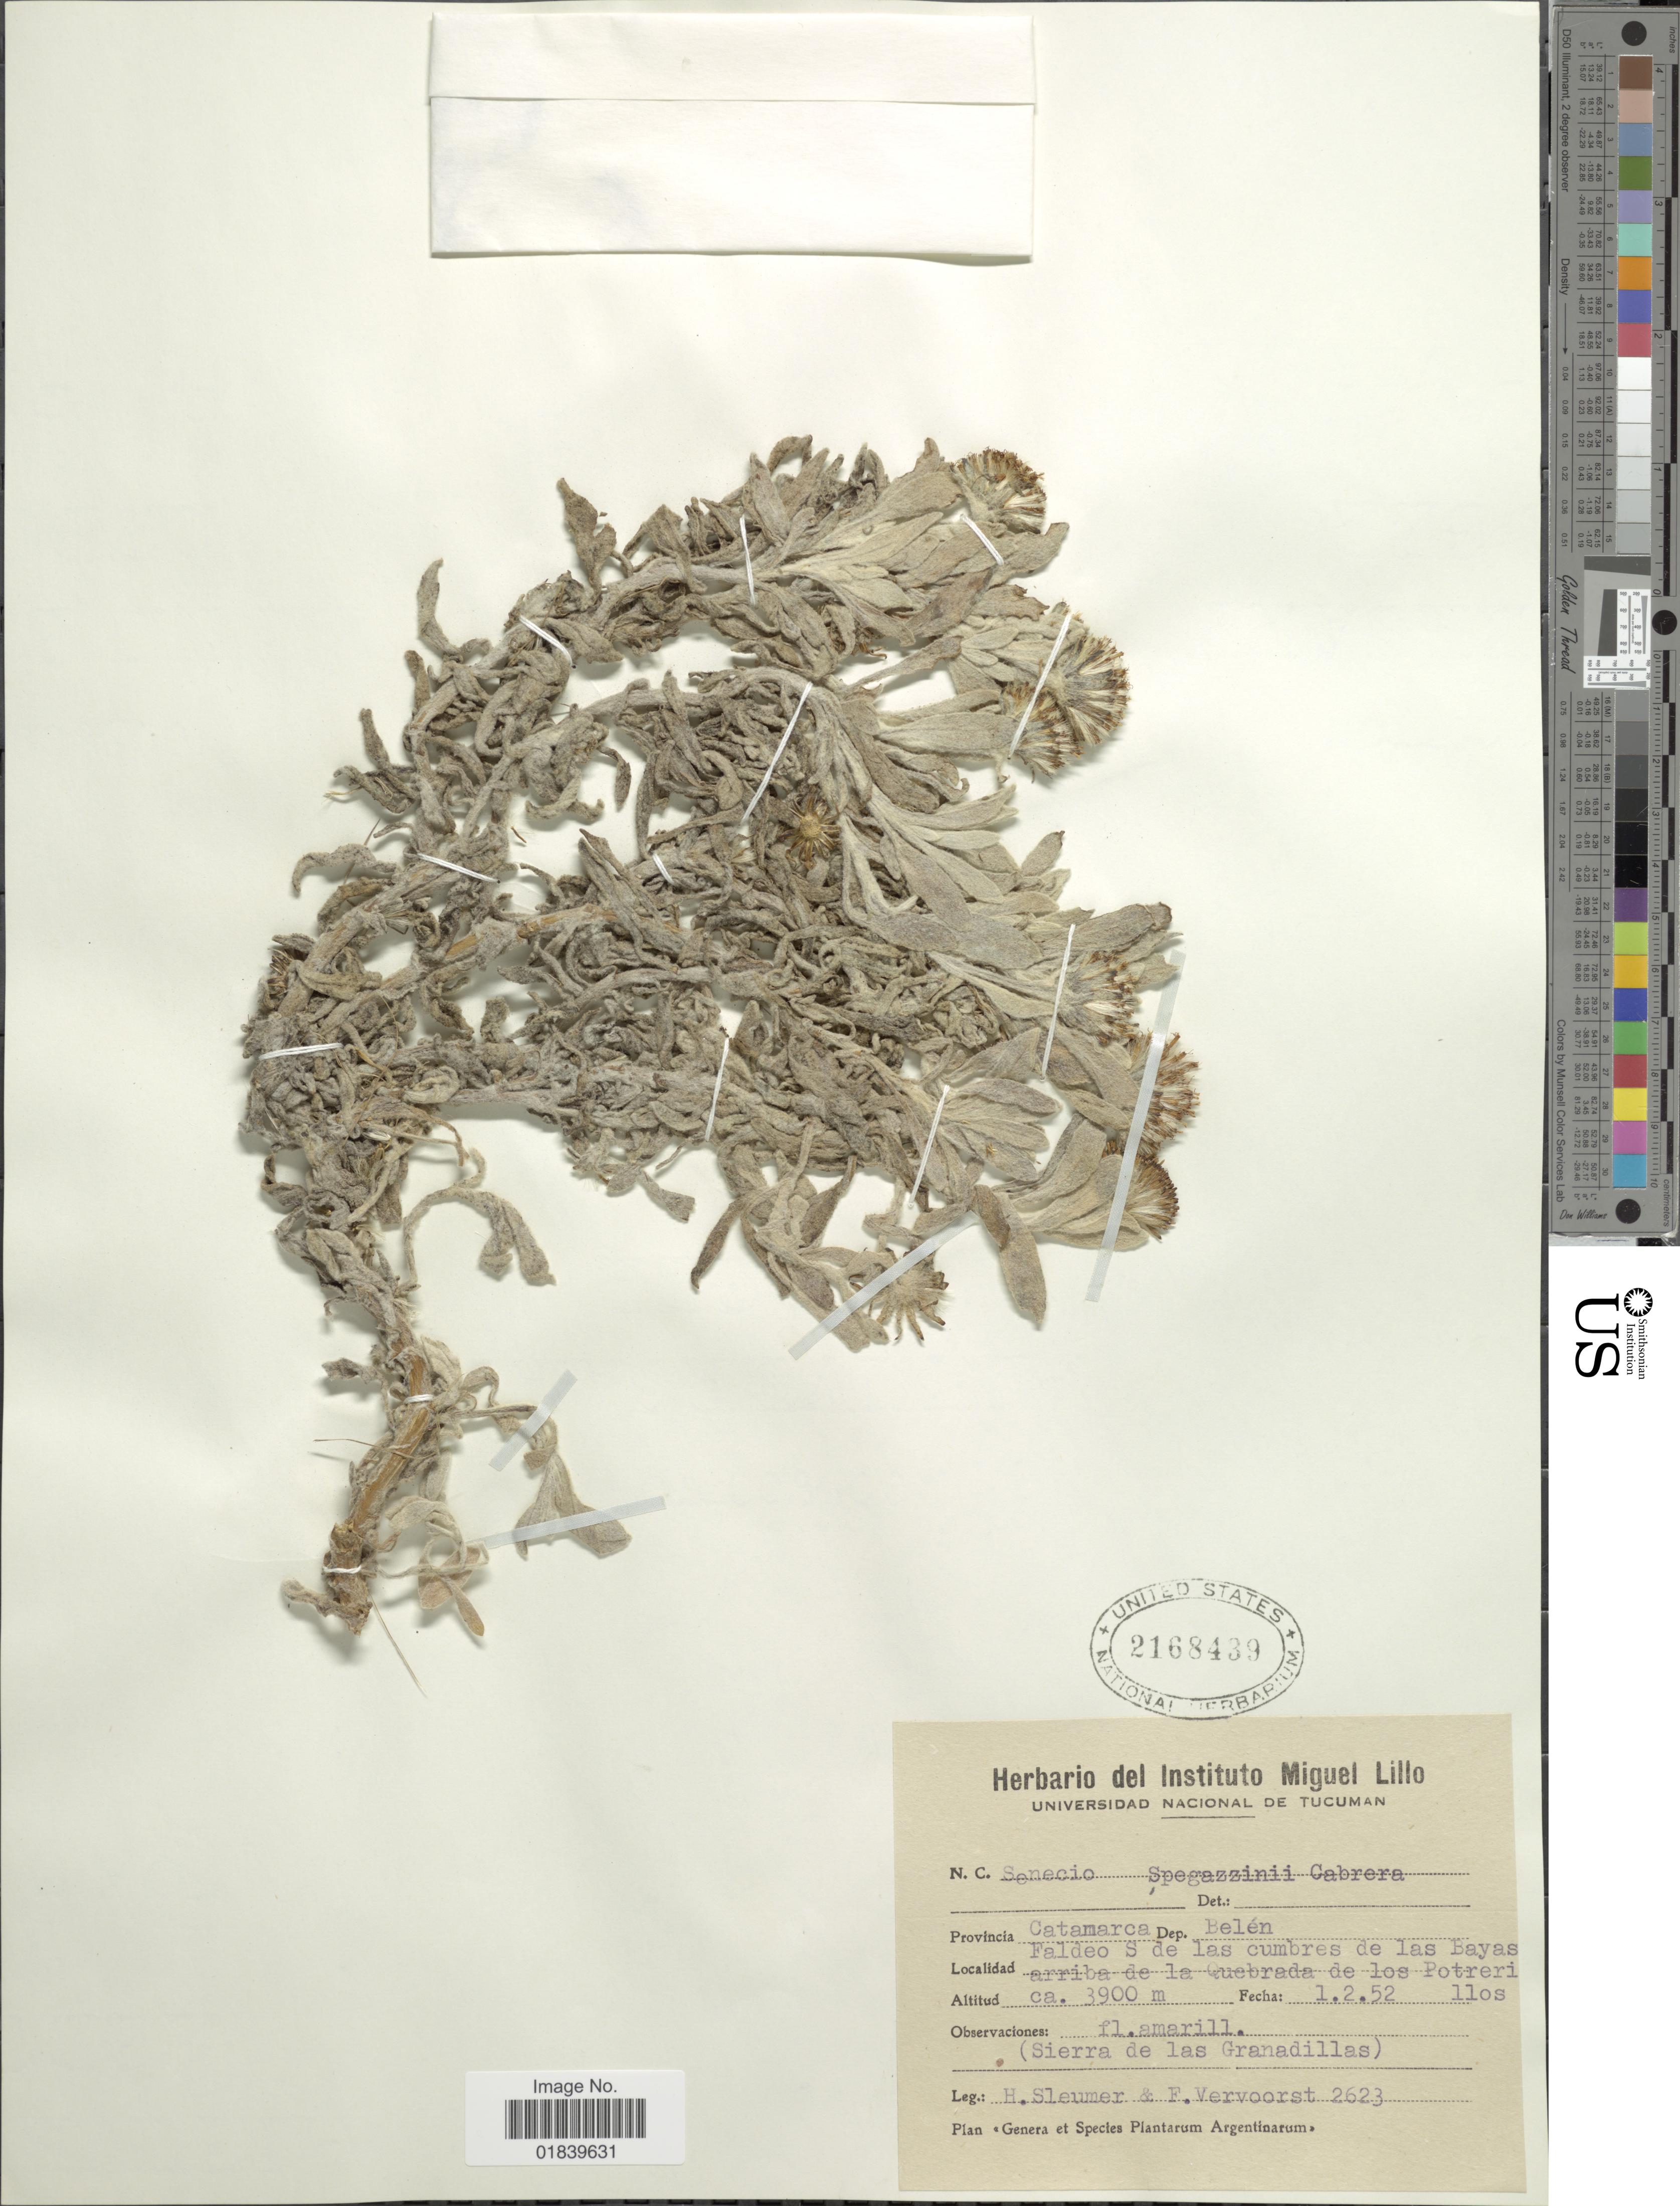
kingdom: Plantae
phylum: Tracheophyta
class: Magnoliopsida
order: Asterales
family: Asteraceae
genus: Senecio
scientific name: Senecio spegazzinii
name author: Cabrera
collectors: H. O. Sleumer & F. Vervoorst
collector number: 2623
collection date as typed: Transcribed d/m/y: 1/2/52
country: Argentina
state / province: Catamarca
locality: Provincia Catamarca, Dep. Belen. Faldeo S de las cumbres de las Bayas Arriba de la Quebrada de los Potreri,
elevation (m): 3900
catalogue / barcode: US 2168439